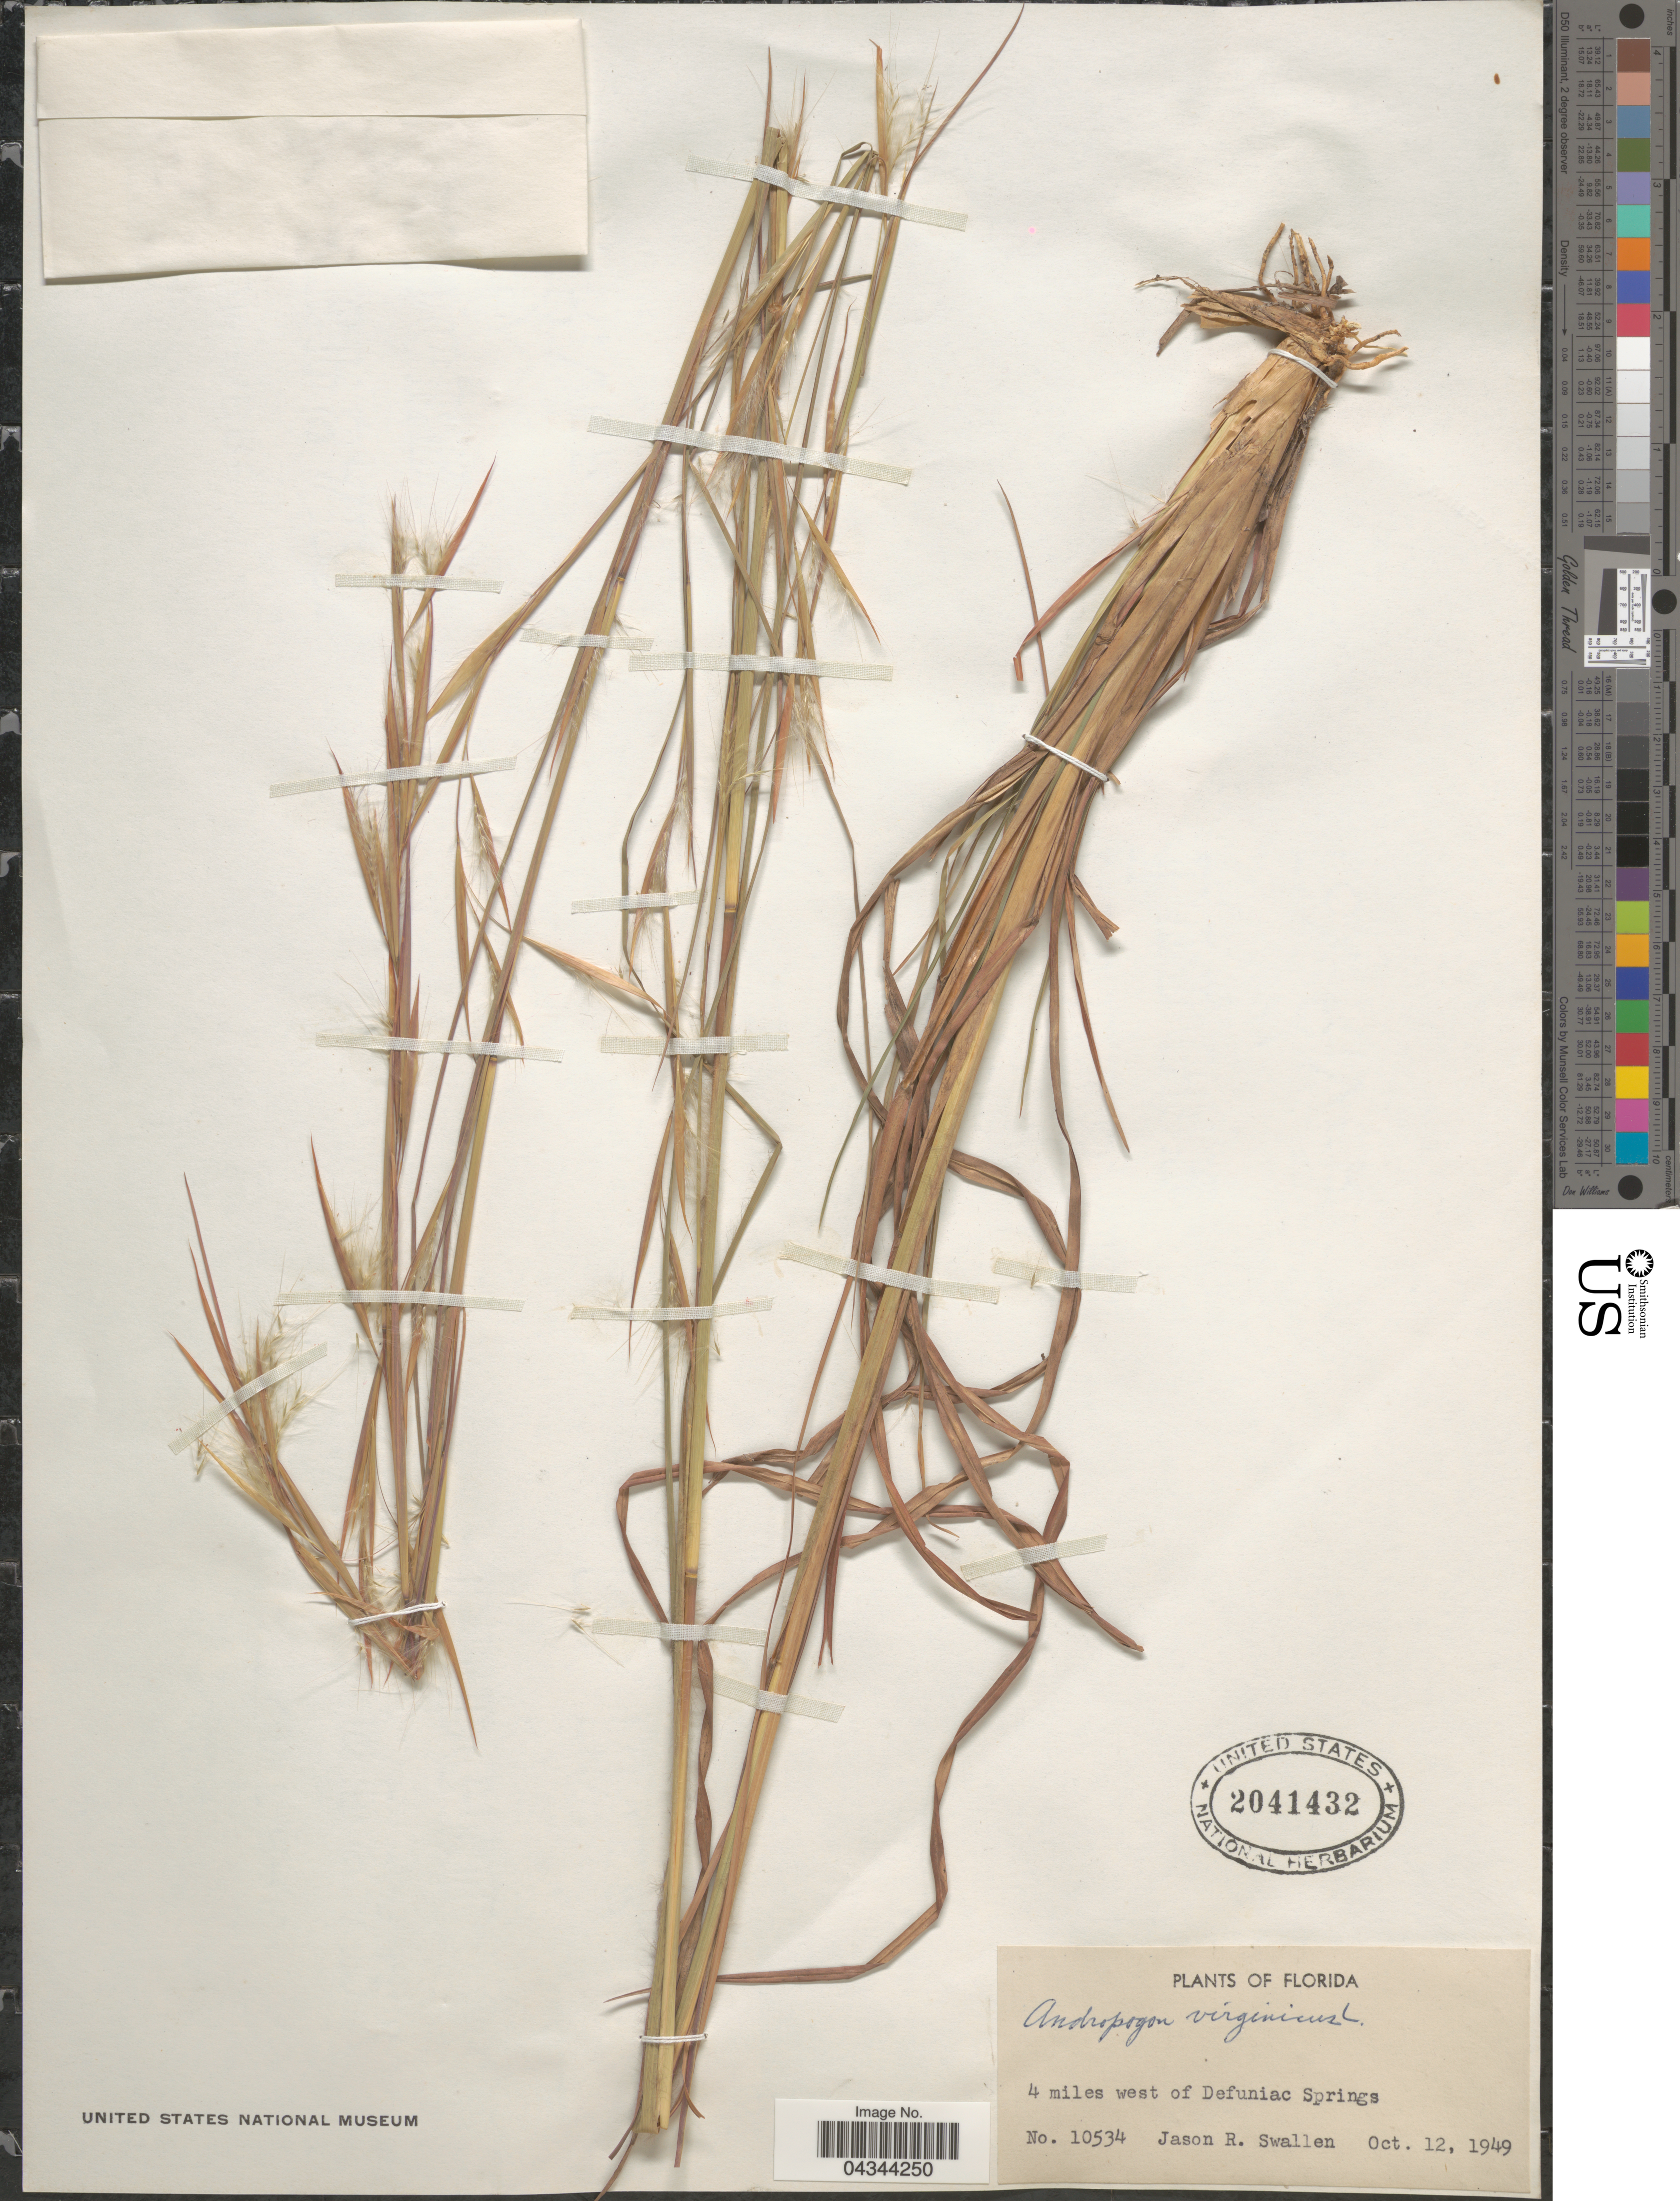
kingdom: Plantae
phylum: Tracheophyta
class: Liliopsida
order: Poales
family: Poaceae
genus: Andropogon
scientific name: Andropogon virginicus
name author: L.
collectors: J. R. Swallen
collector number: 10534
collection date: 1949-10-12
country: United States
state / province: Florida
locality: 4 miles west of Defuniac Springs.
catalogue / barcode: US 2041432